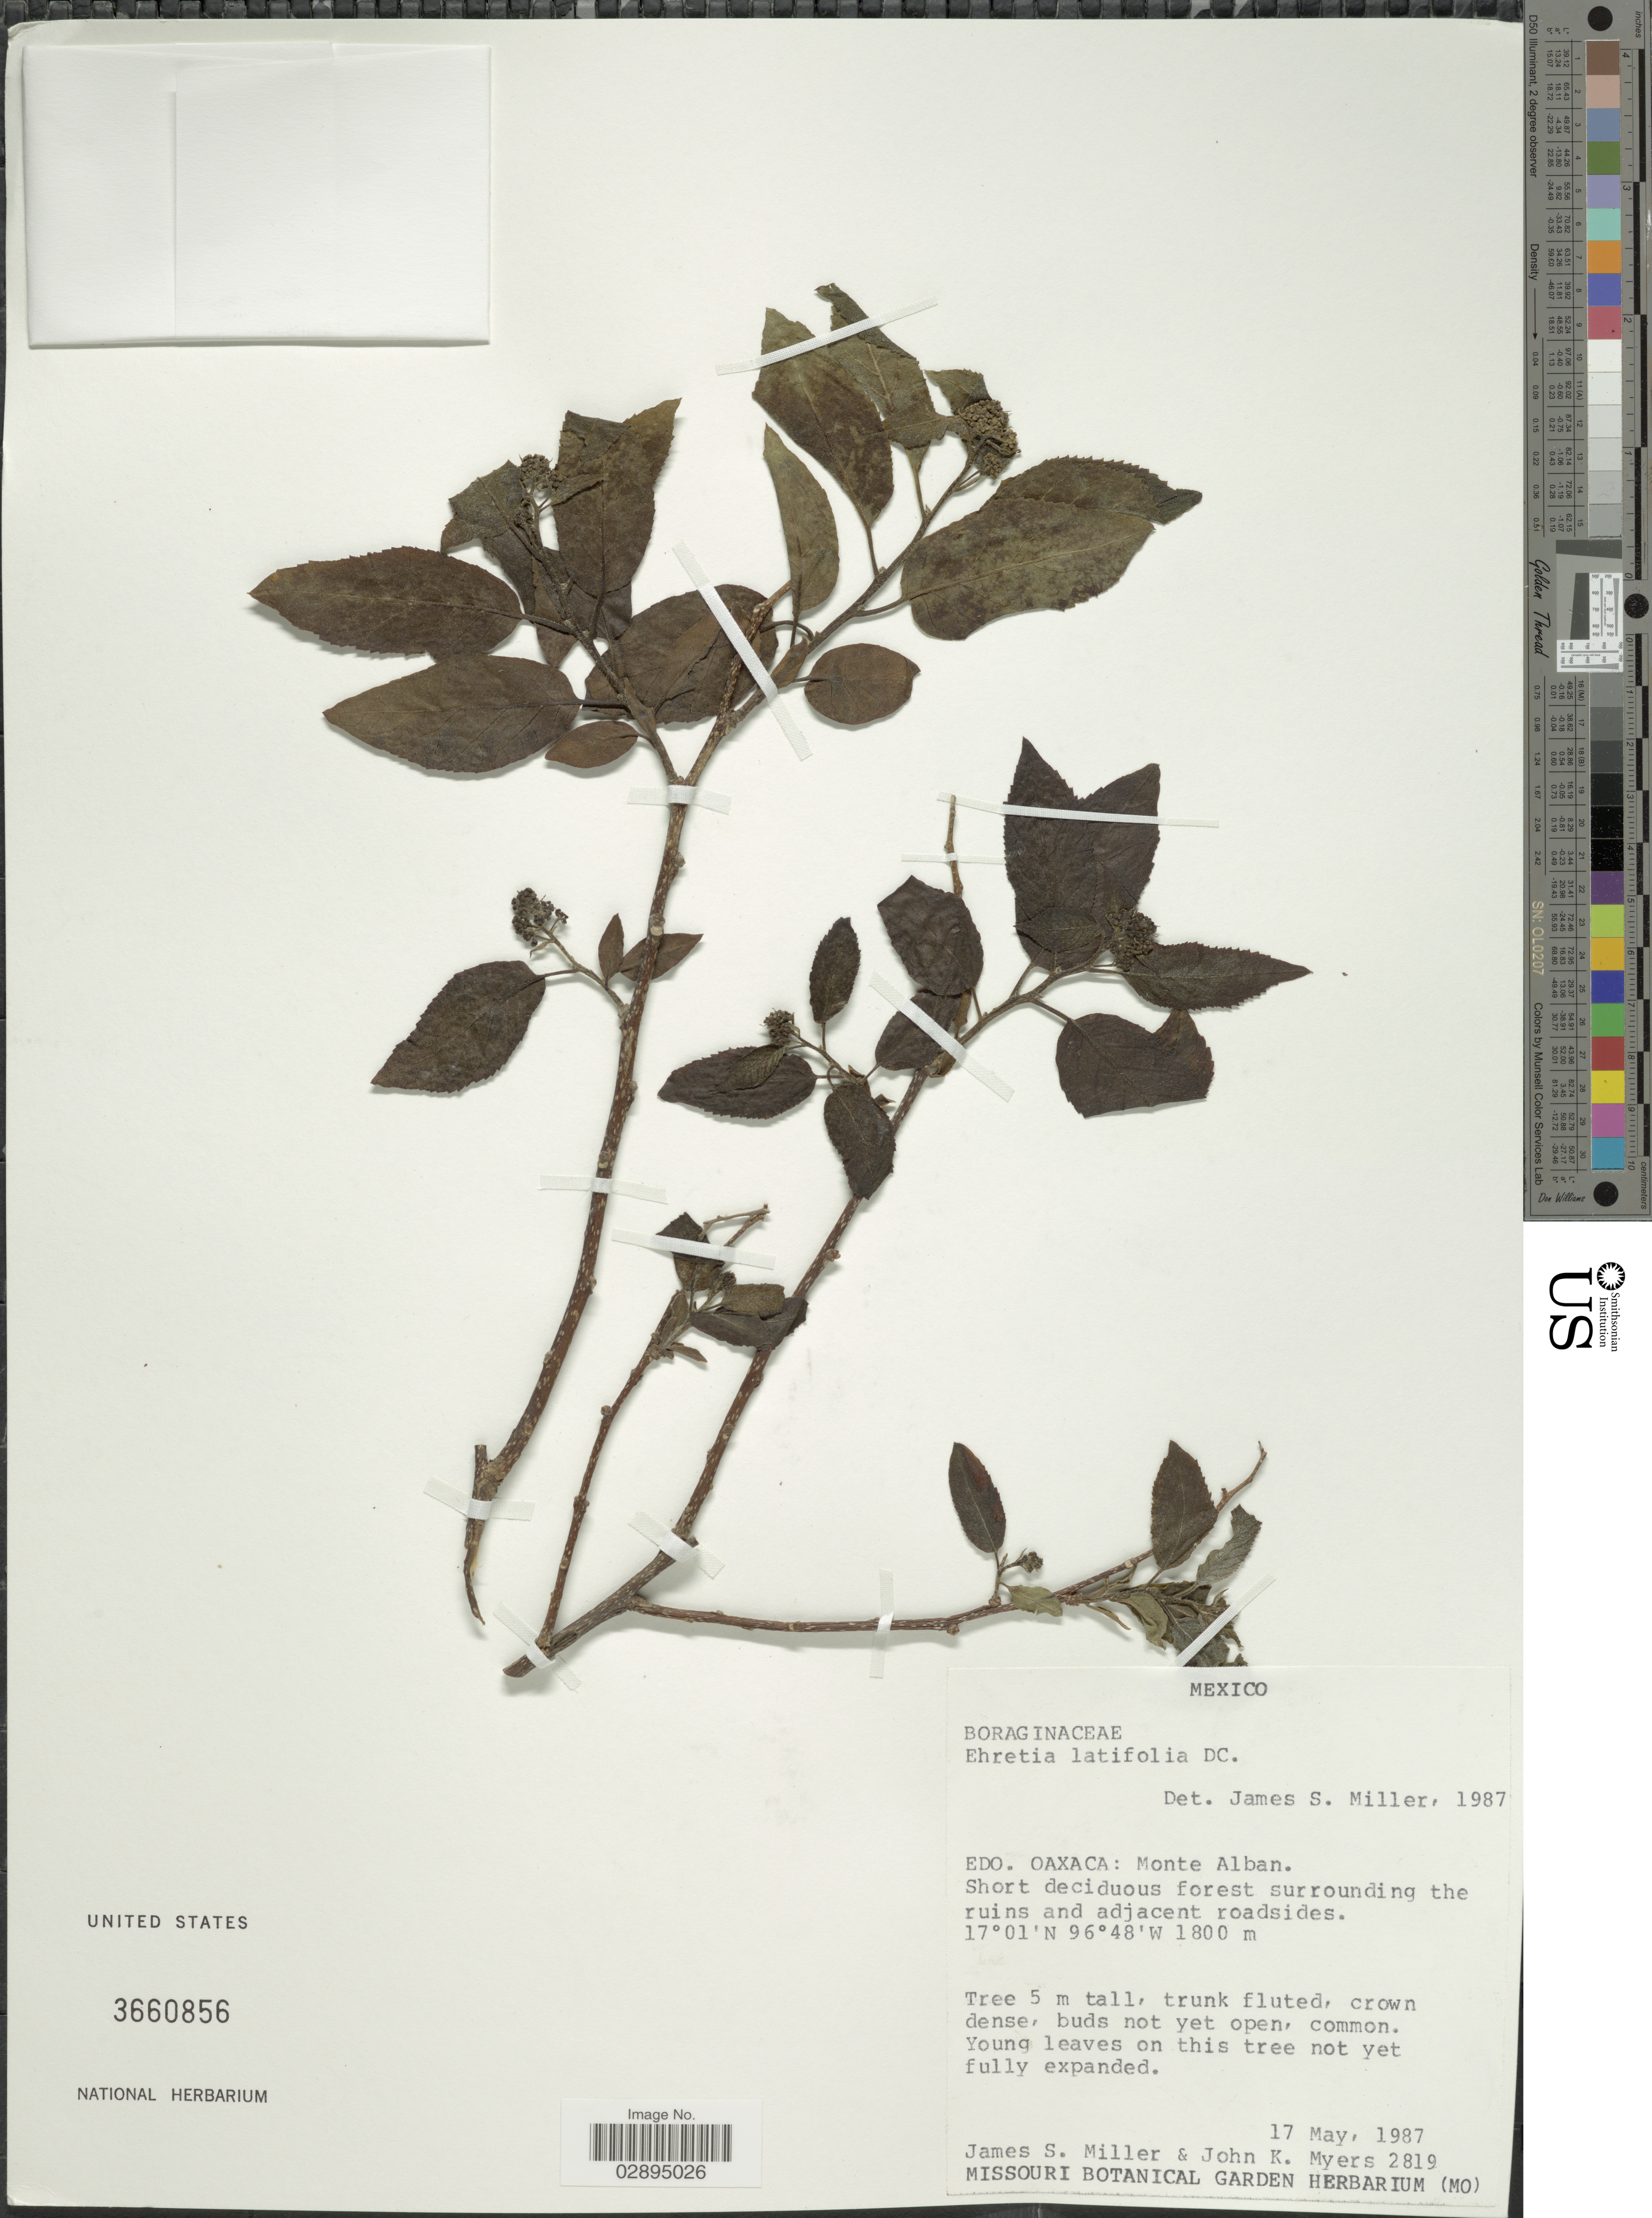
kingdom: Plantae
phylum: Tracheophyta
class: Magnoliopsida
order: Boraginales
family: Ehretiaceae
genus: Ehretia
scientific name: Ehretia latifolia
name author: DC.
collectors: J. S. Miller & J. Myers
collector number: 2819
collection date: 1987-05-17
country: Mexico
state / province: Oaxaca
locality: Edo. Oaxaca: Monte Alban.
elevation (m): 1800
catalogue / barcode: US 3660856